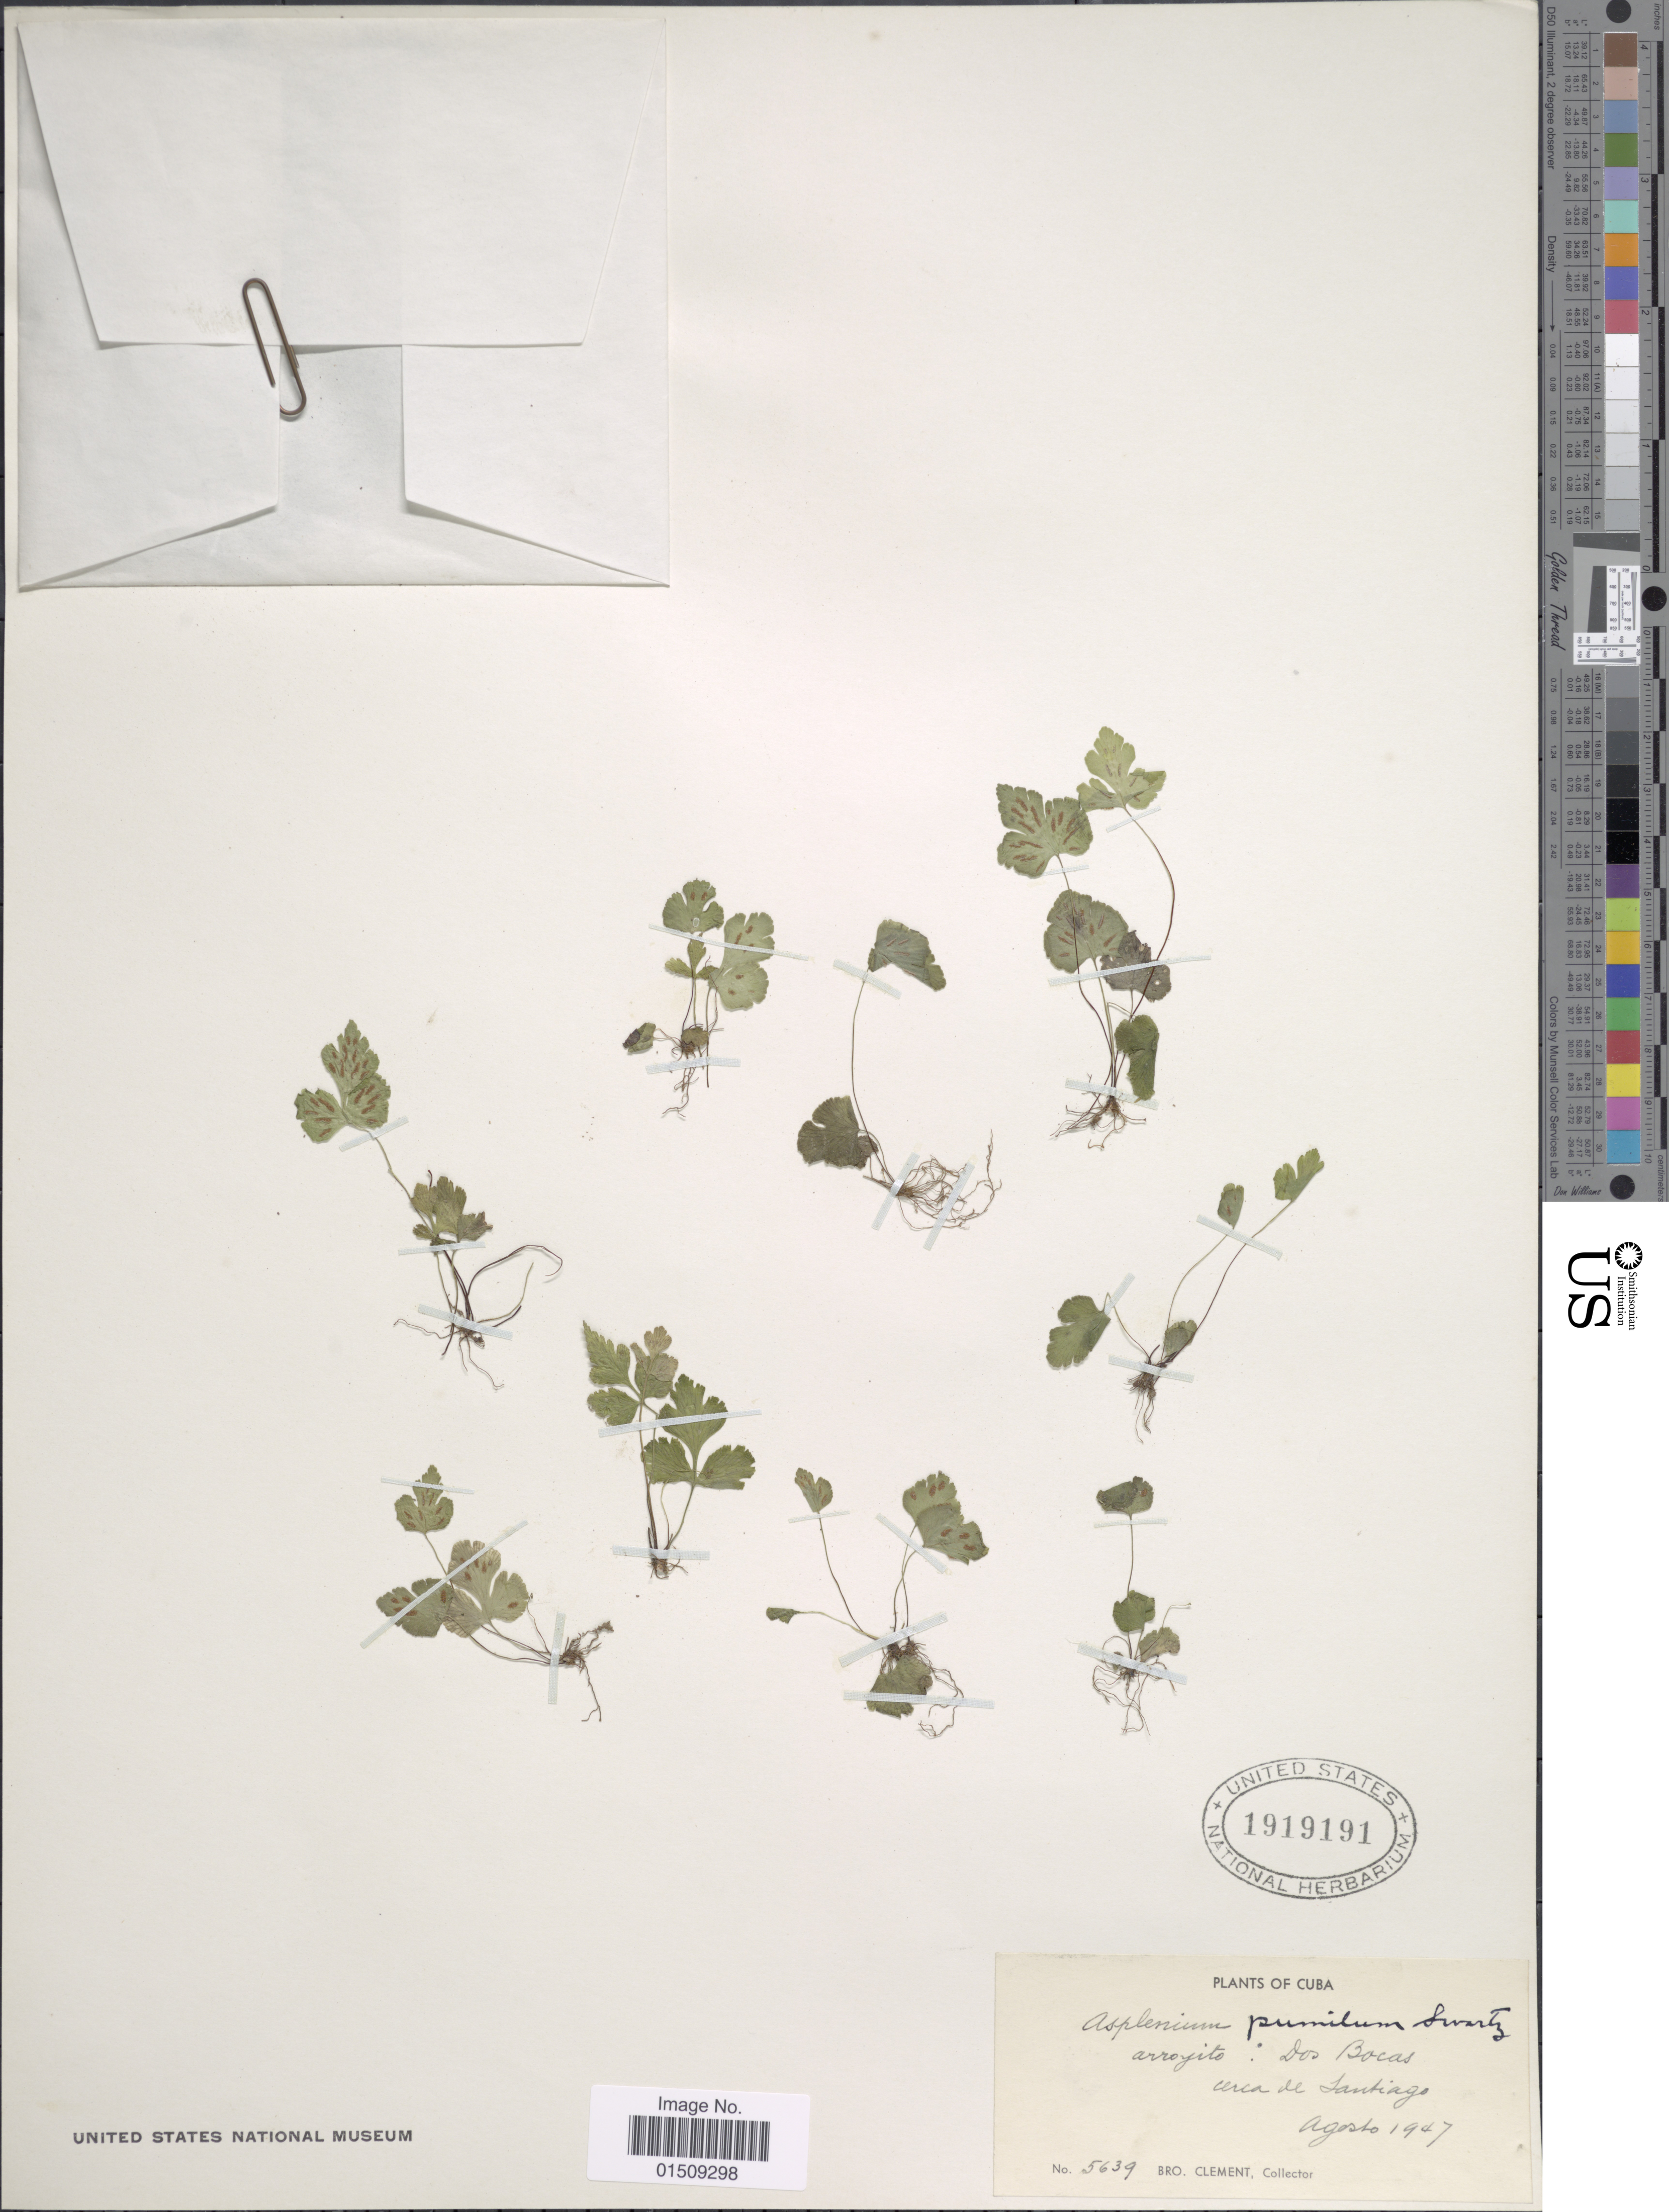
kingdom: Plantae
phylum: Tracheophyta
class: Polypodiopsida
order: Polypodiales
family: Aspleniaceae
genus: Asplenium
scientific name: Asplenium pumilum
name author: Sw.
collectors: B. Clement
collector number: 5639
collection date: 1947-08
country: Cuba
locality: Dos Bocas, cerca de Santiago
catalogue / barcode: US 1919191